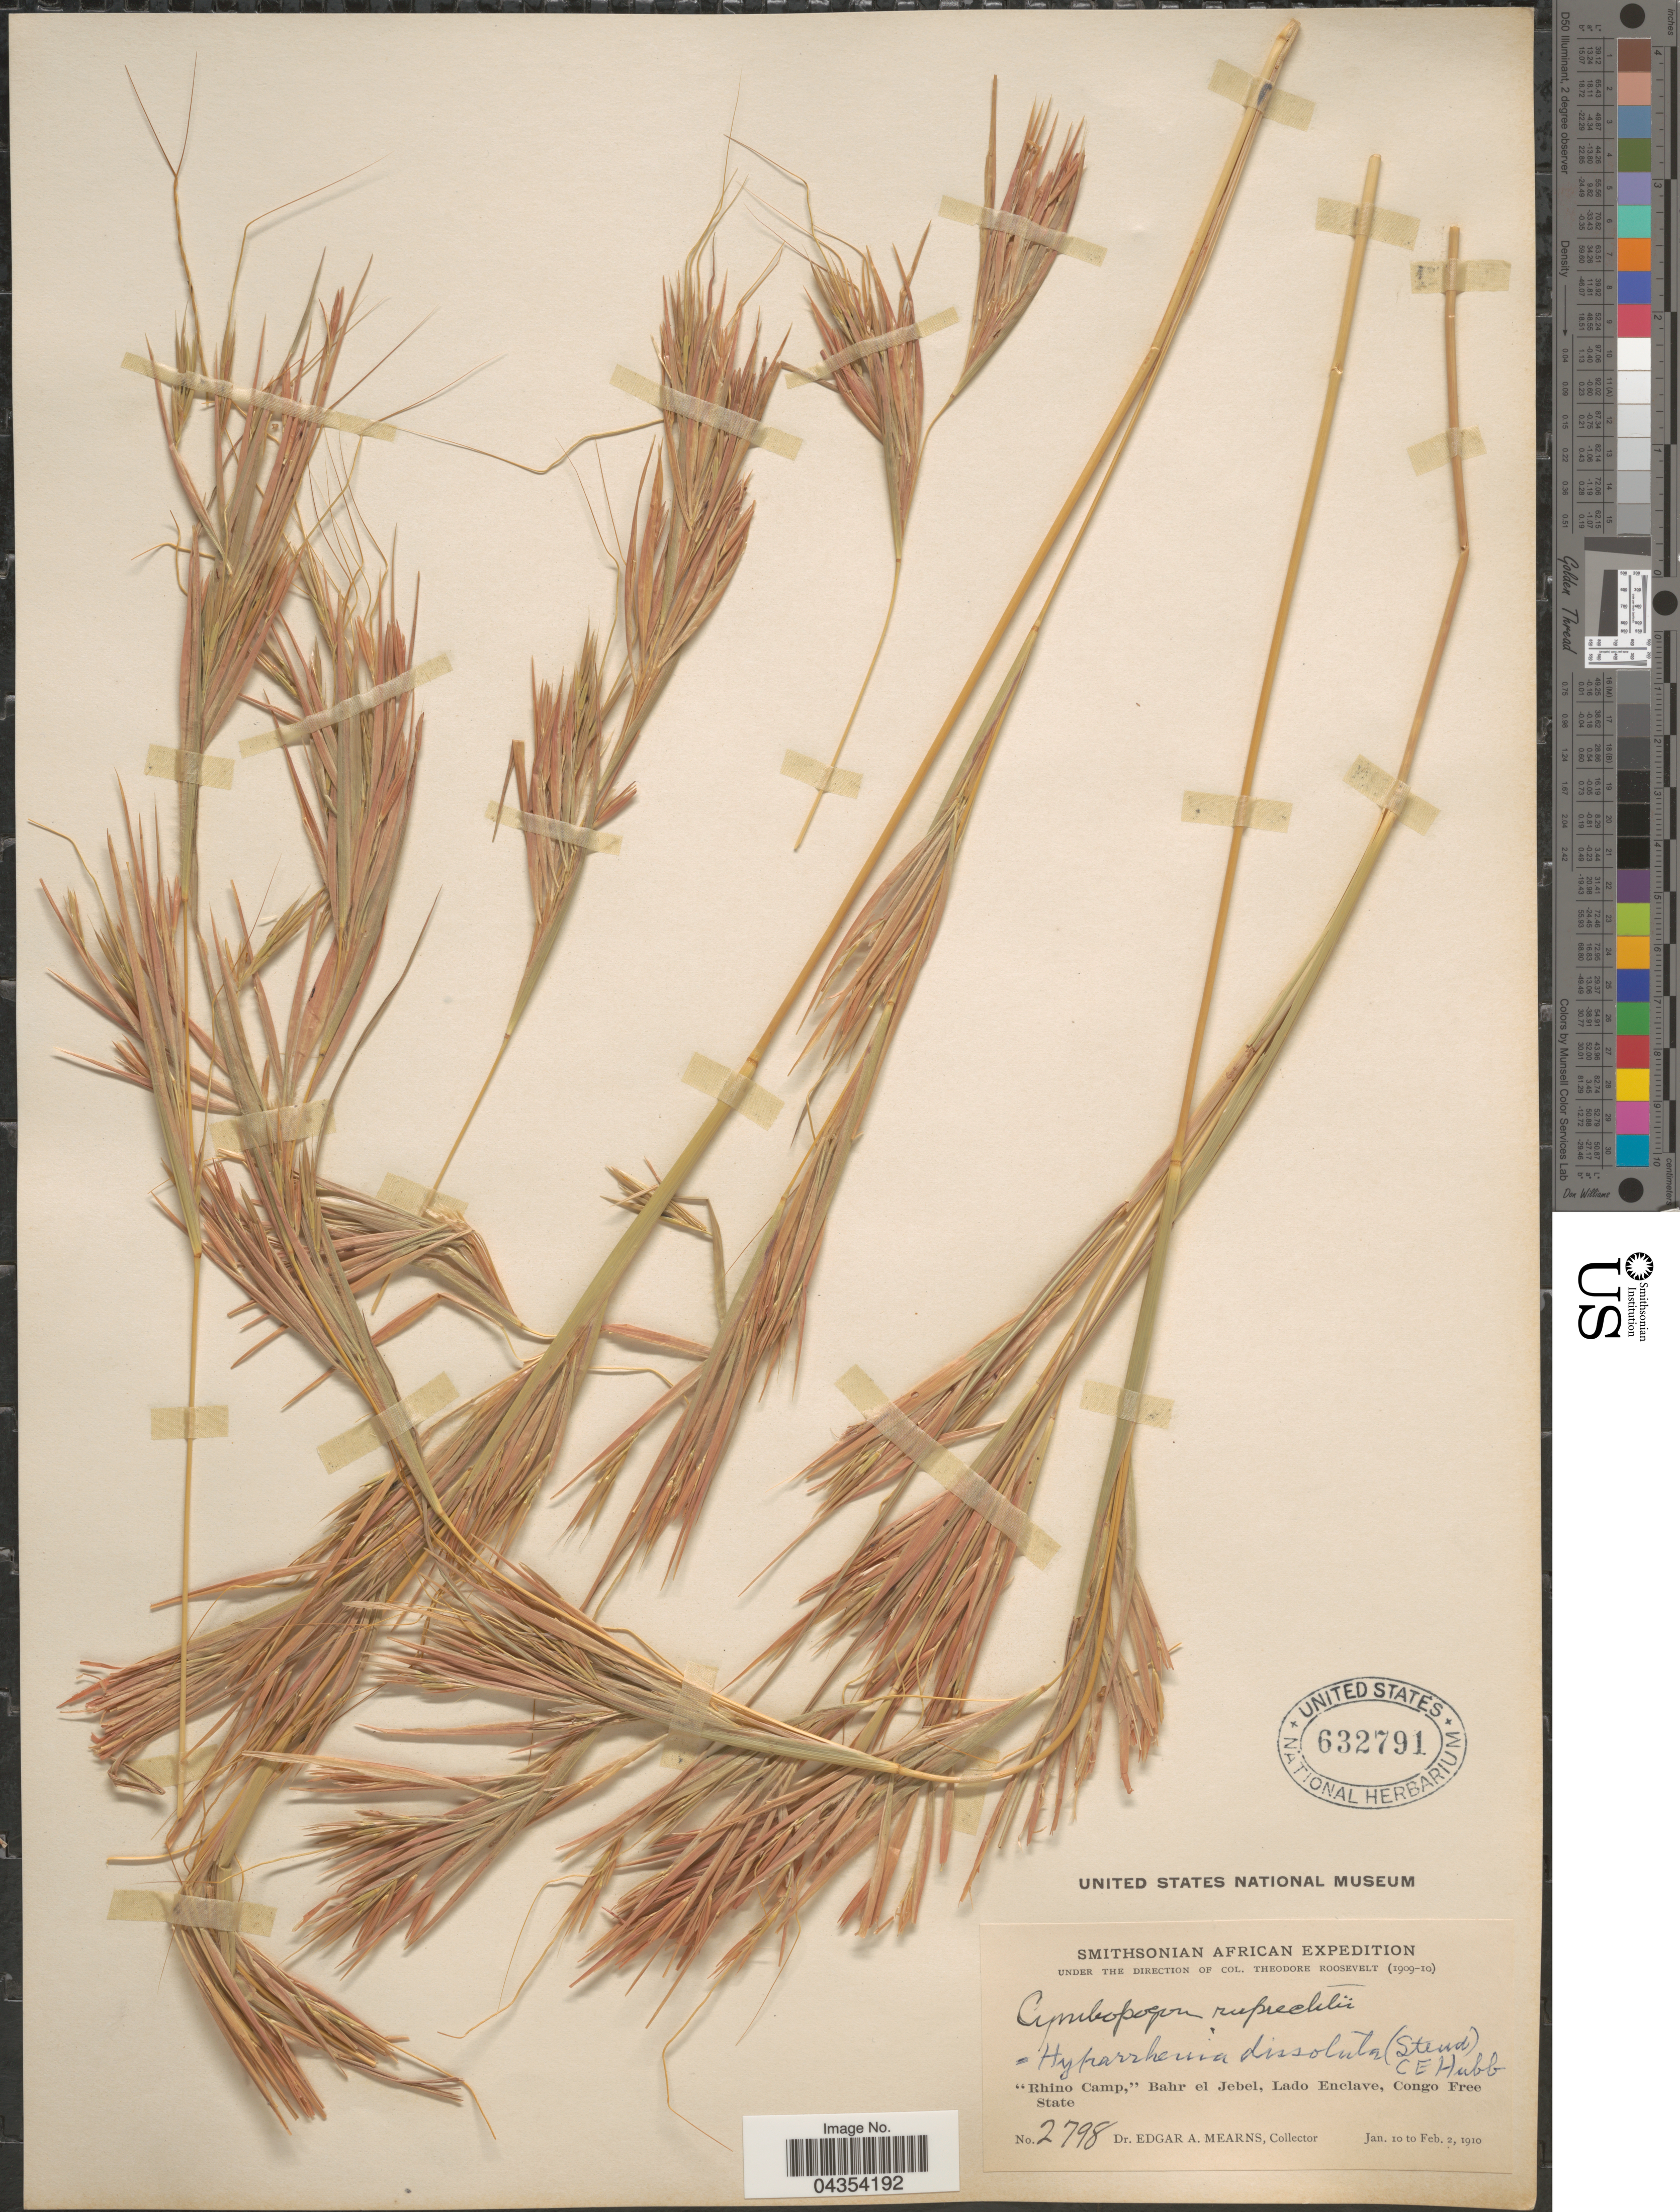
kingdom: Plantae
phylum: Tracheophyta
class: Liliopsida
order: Poales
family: Poaceae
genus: Hyperthelia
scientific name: Hyperthelia dissoluta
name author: (Nees ex Steud.) Clayton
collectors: E. A. Mearns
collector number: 2798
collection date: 1910-01-10/1910-02-02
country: Congo, Democratic Republic of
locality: Smithsonian African Expedition. "Rhino Camp," Bahr el Jebel, Lado Enclave, Congo Free State.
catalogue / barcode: US 632791